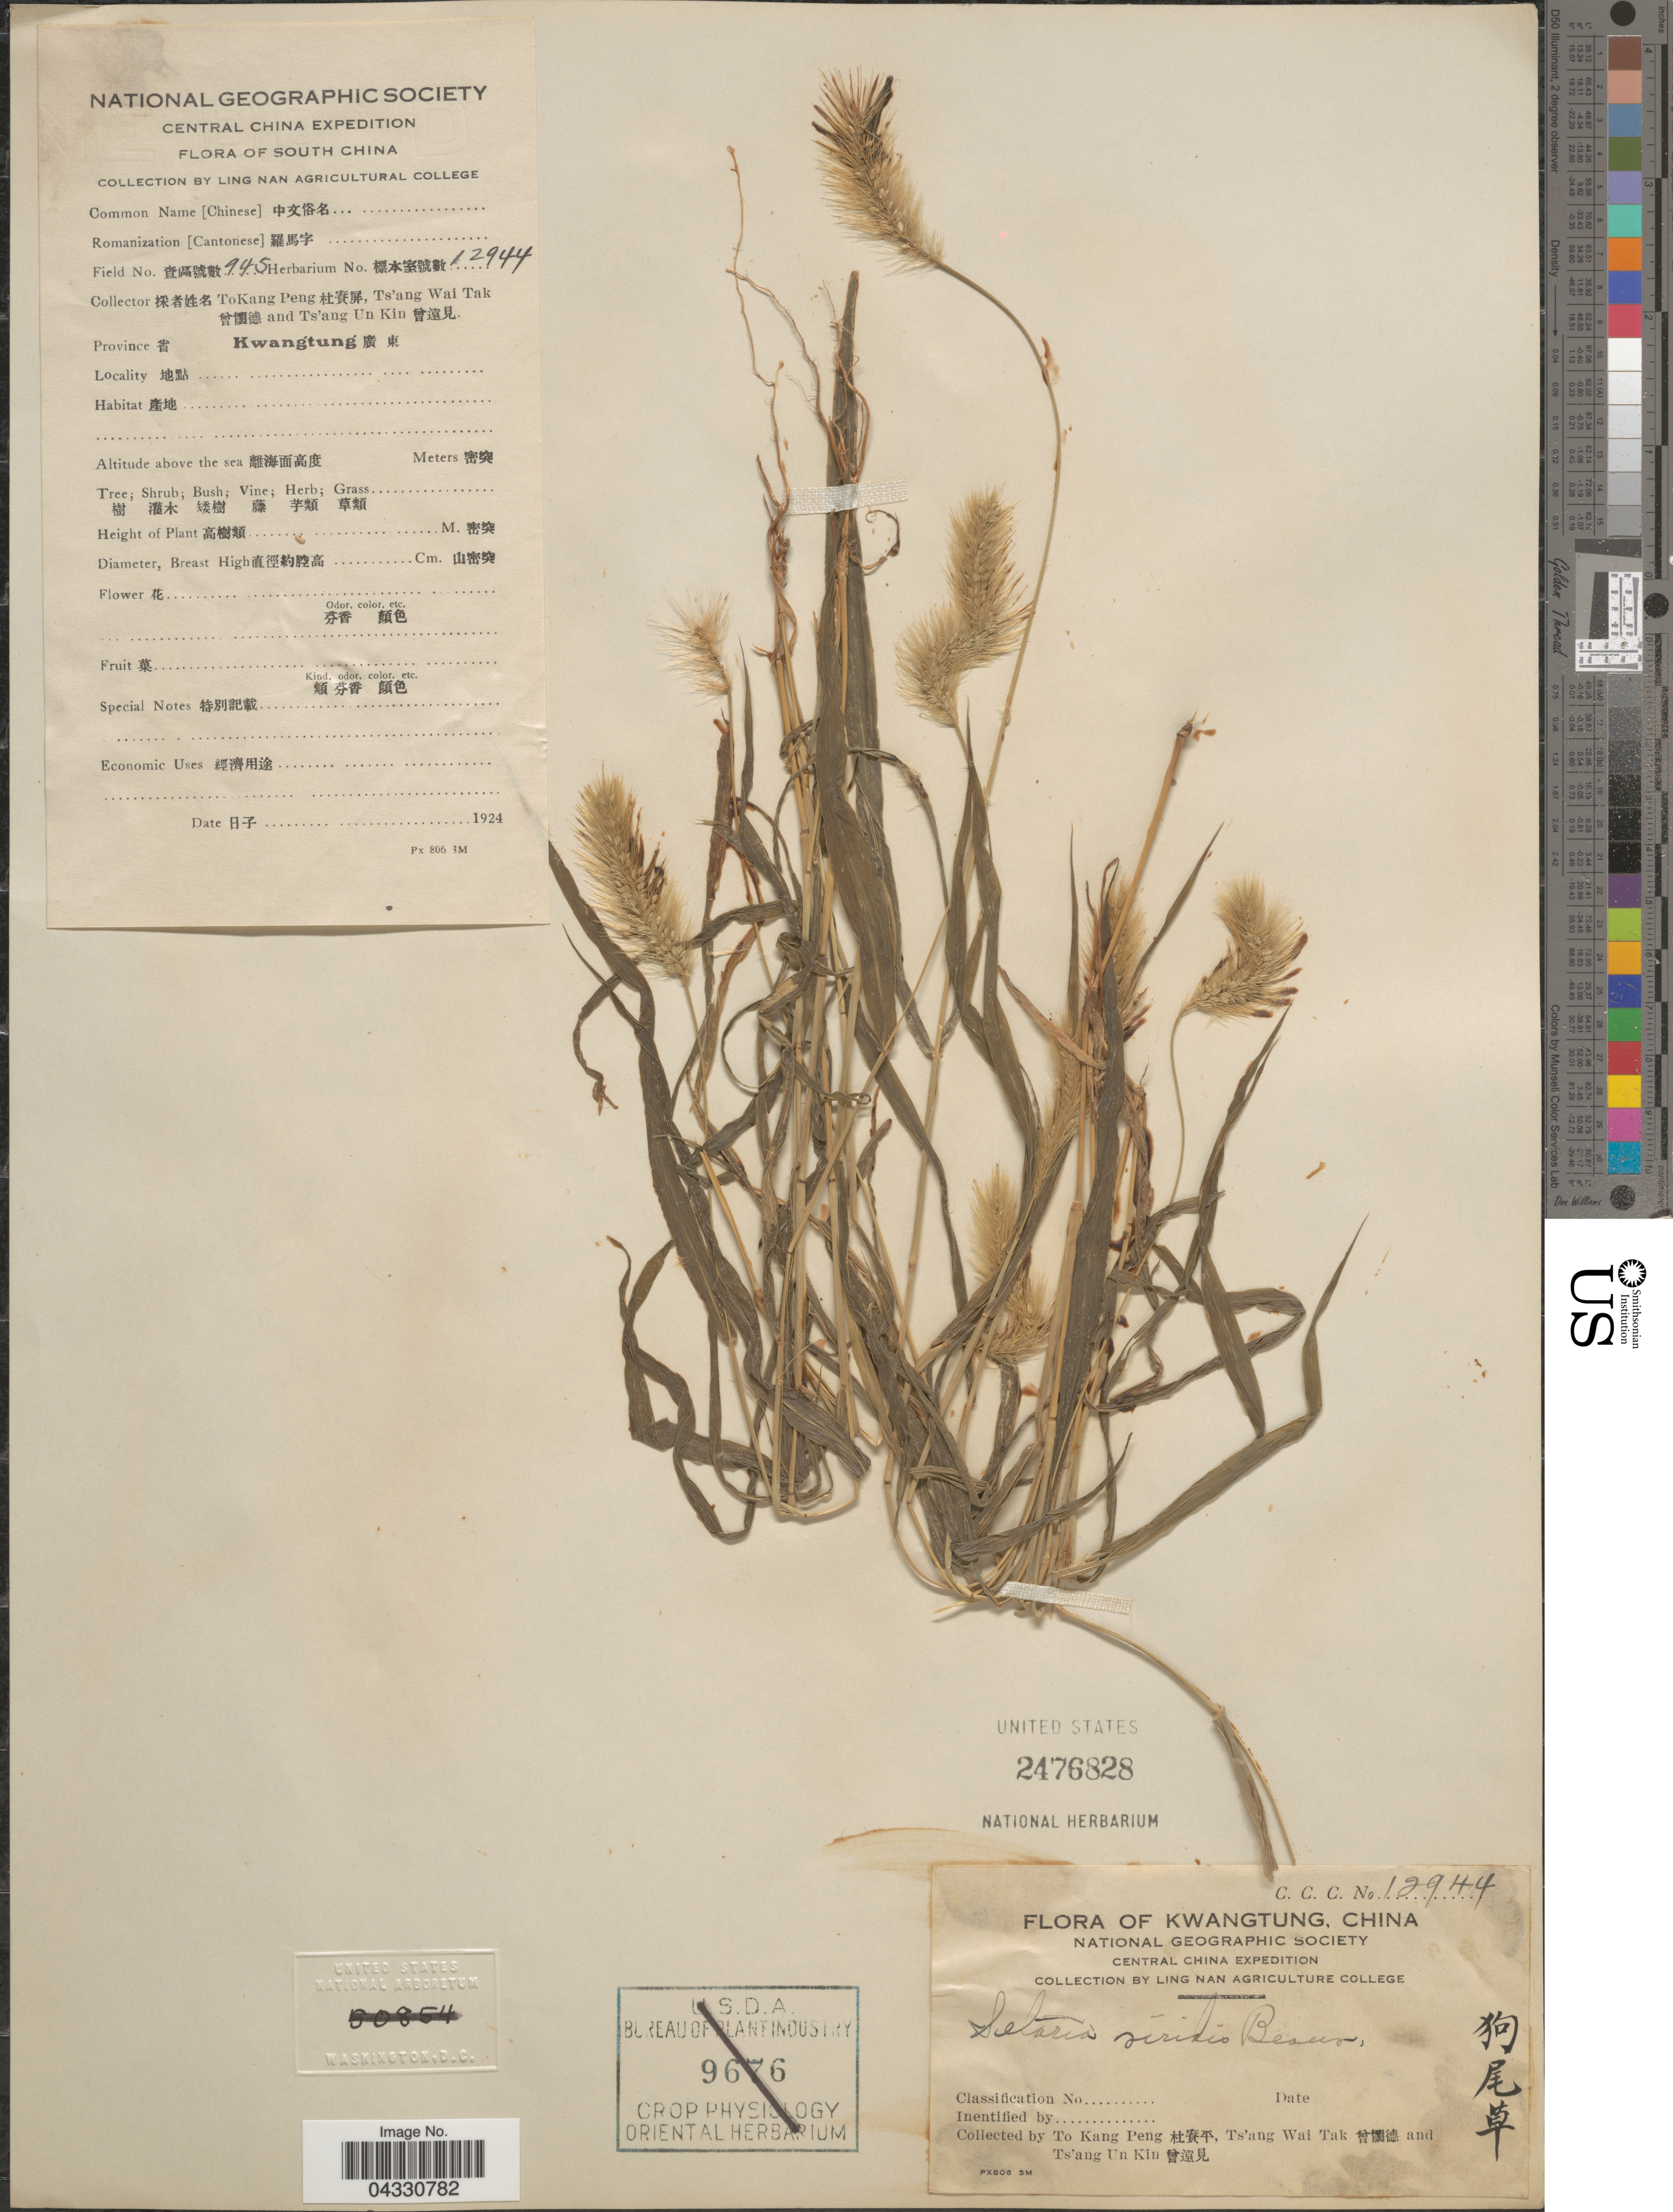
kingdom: Plantae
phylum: Tracheophyta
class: Liliopsida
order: Poales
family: Poaceae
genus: Setaria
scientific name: Setaria viridis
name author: (L.) P. Beauv.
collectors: Kang Peng To, W. T. Tsang & Ts' Ang Un Kin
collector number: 945/12944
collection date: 1924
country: China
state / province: Guangdong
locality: Central China E[Foreign script]pedition. South China. Province [Foreign script] Kwangtung [Foreign script].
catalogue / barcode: US 2476828